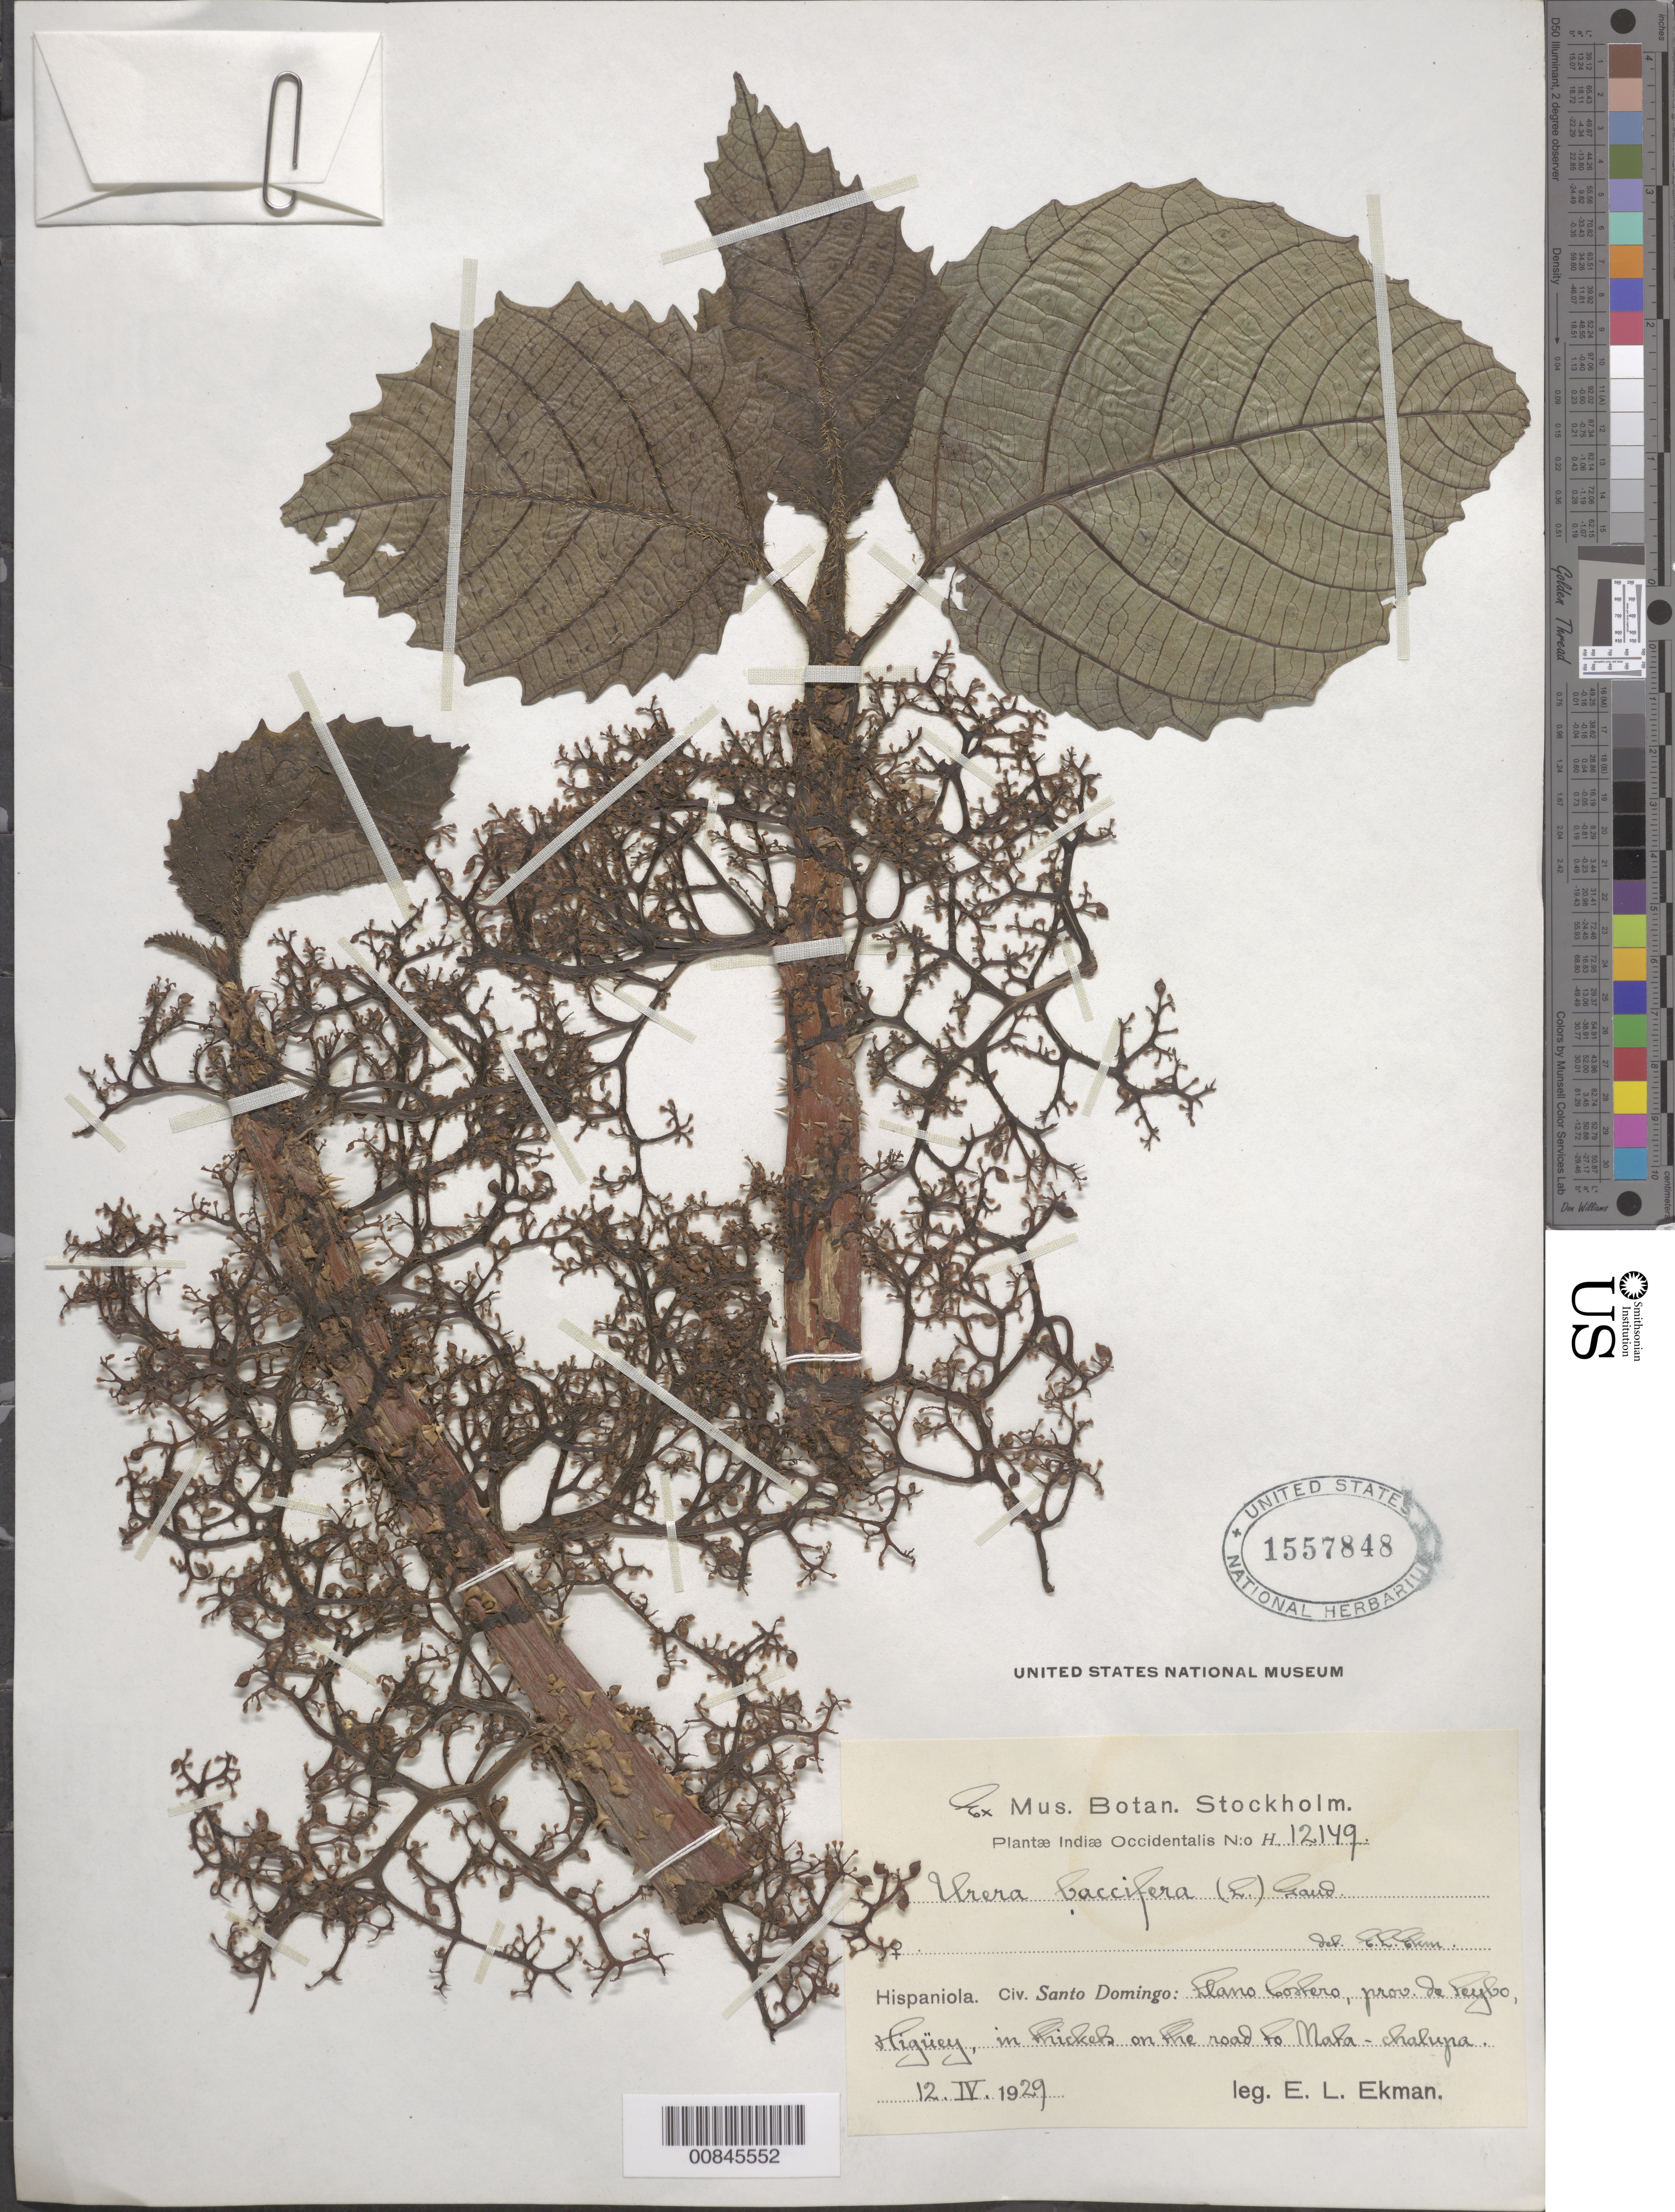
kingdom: Plantae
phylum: Tracheophyta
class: Magnoliopsida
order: Rosales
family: Urticaceae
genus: Urera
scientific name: Urera baccifera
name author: (L.) Gaudich. ex Wedd.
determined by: Ekman, E. L.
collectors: E. L. Ekman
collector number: H 12149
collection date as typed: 12 Apr 1929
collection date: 1929-04-12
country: Dominican Republic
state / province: El Seibo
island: Hispaniola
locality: Llano Costero, Prov. de Seybo, Higüey. On road to Mata-chalupa.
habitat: In thicket.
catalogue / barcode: US 1557848